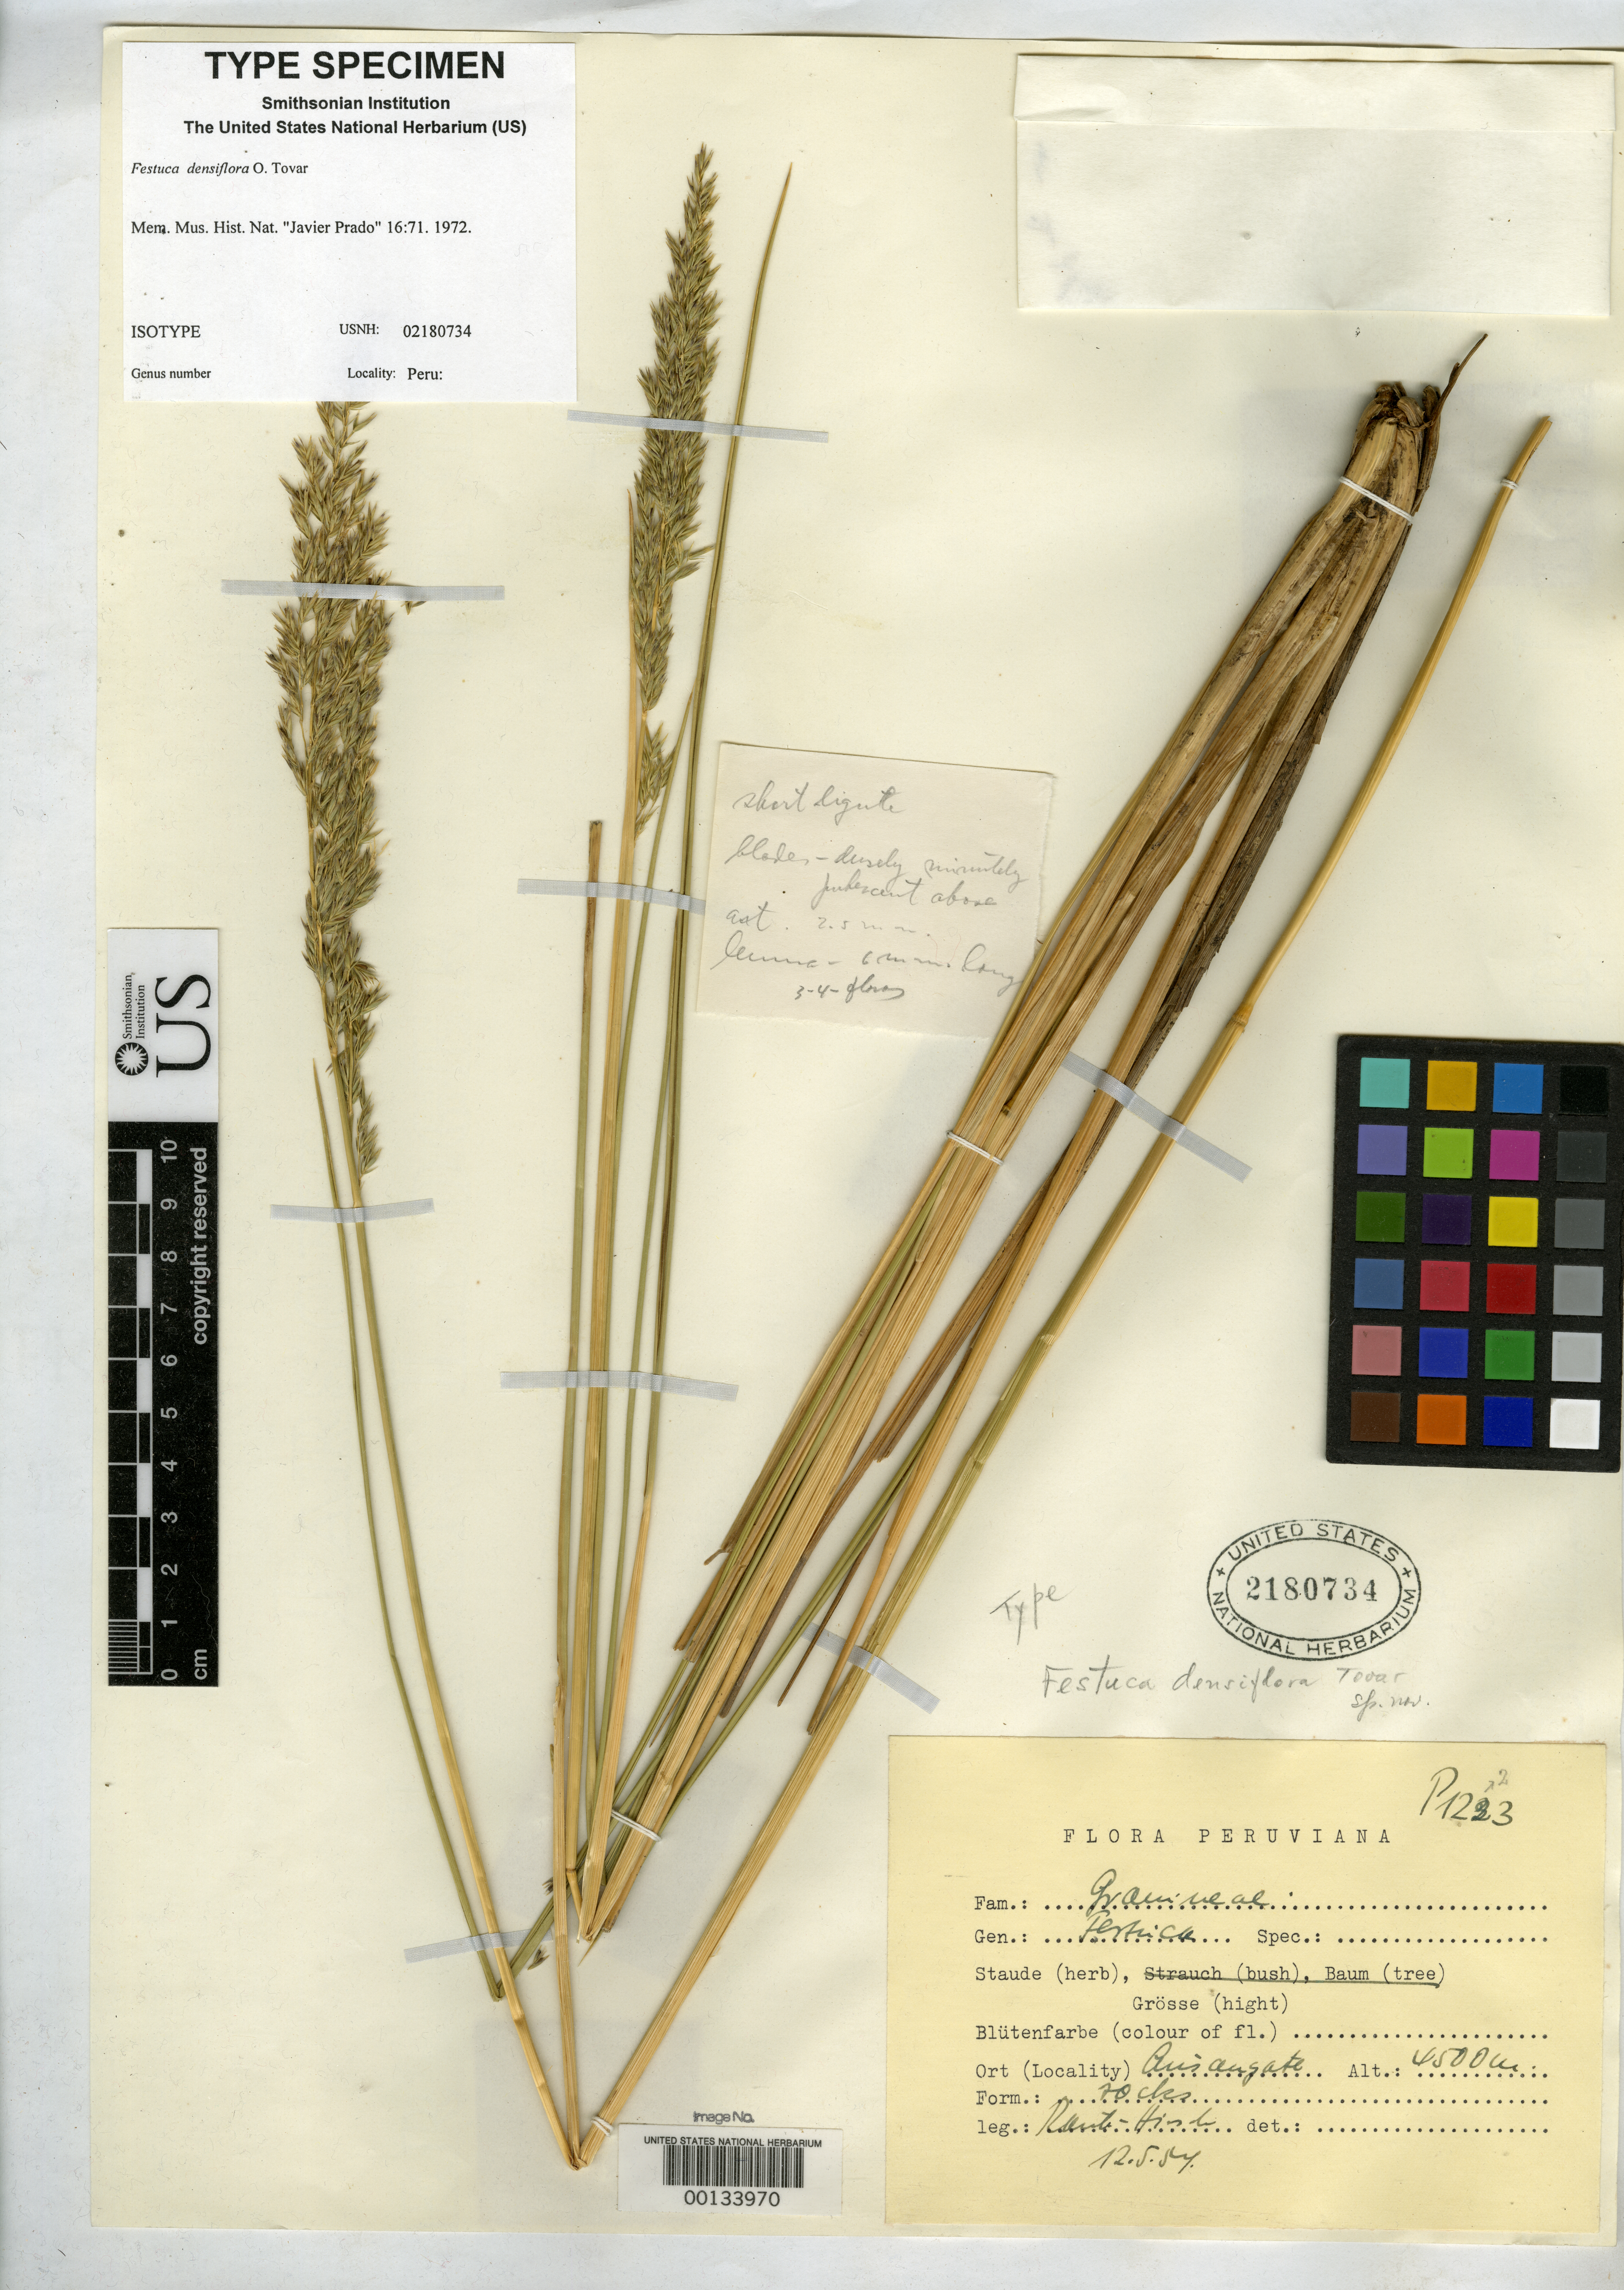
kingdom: Plantae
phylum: Tracheophyta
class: Liliopsida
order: Poales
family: Poaceae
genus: Festuca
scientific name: Festuca densiflora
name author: Tovar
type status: Isotype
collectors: W. Rauh & G. Hirsch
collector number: P 1223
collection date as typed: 05 Dec 1954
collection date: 1954-12-05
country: Peru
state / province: San Martín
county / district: Mariscal Cáceres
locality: Rio Huallaga, margen Derecha del; Balsa Probana; dtto. Tocache Nuevo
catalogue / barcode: US 2180734